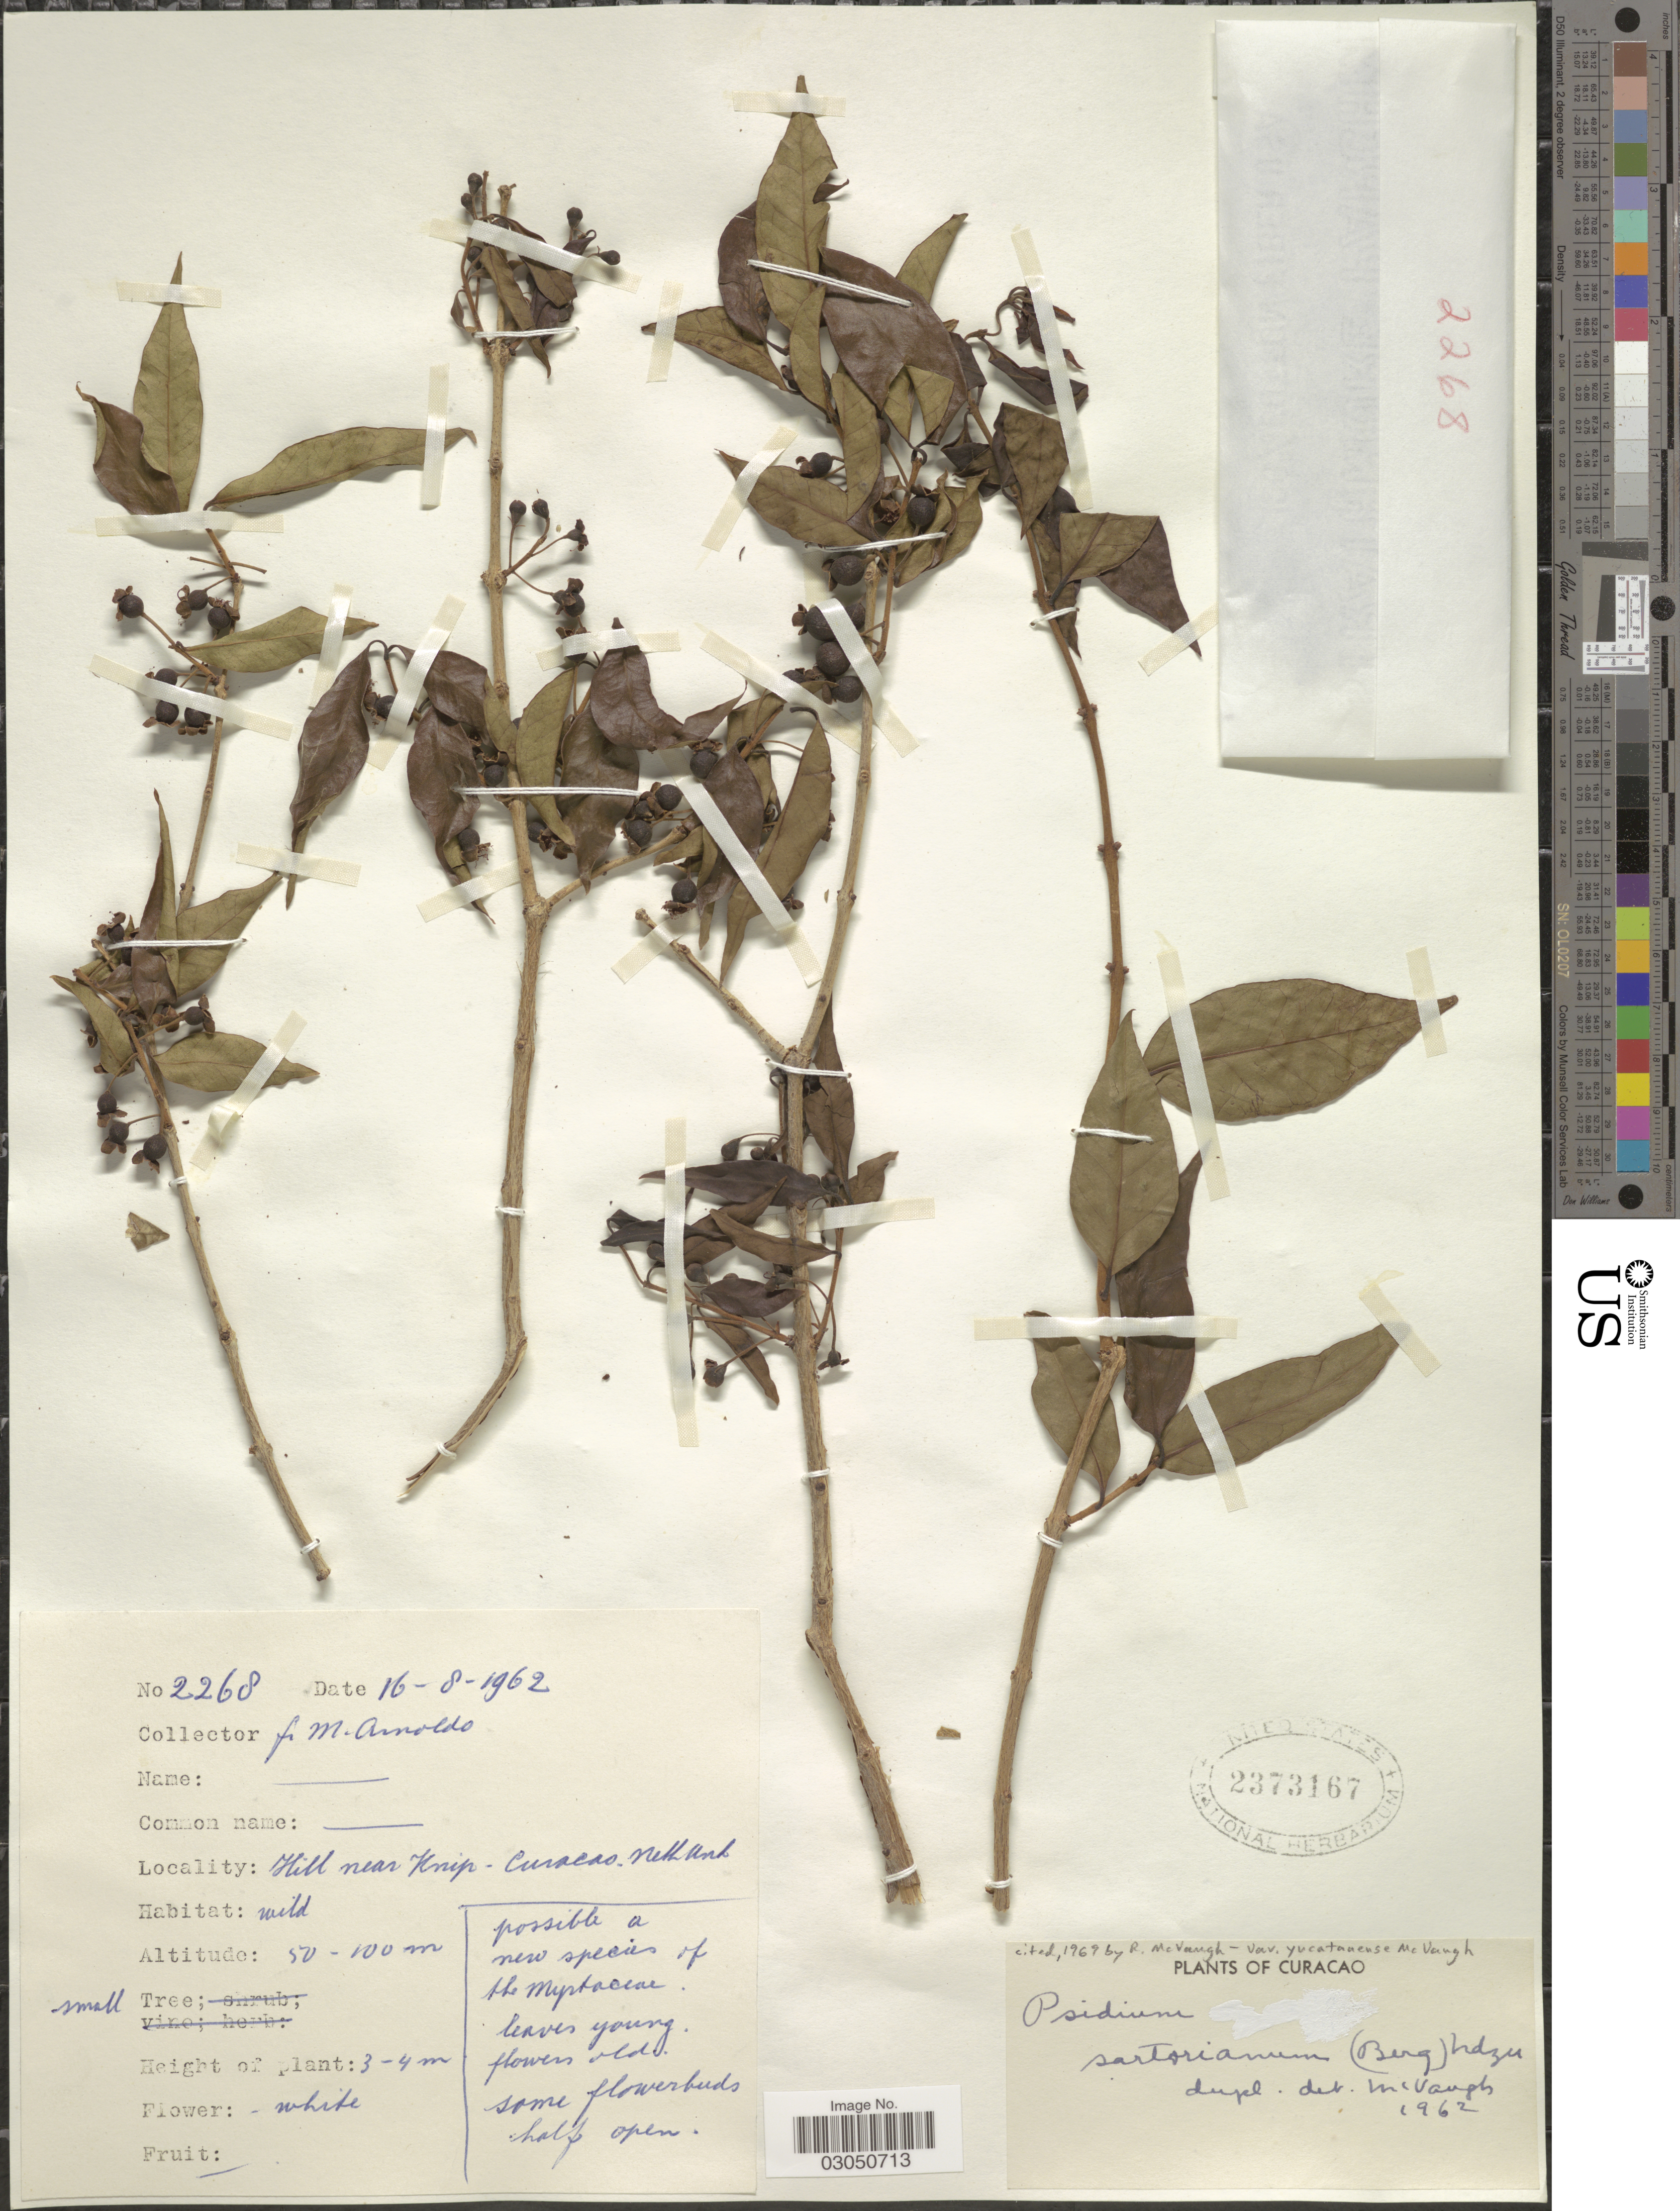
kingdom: Plantae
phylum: Tracheophyta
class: Magnoliopsida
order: Myrtales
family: Myrtaceae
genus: Psidium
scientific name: Psidium sartorianum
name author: (O. Berg) Nied.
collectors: N. Arnoldo-Broeders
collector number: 2268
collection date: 1962-08-16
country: Curaçao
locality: Hill near Knip - Curacao. Neth. Ant.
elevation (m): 50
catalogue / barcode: US 2373167